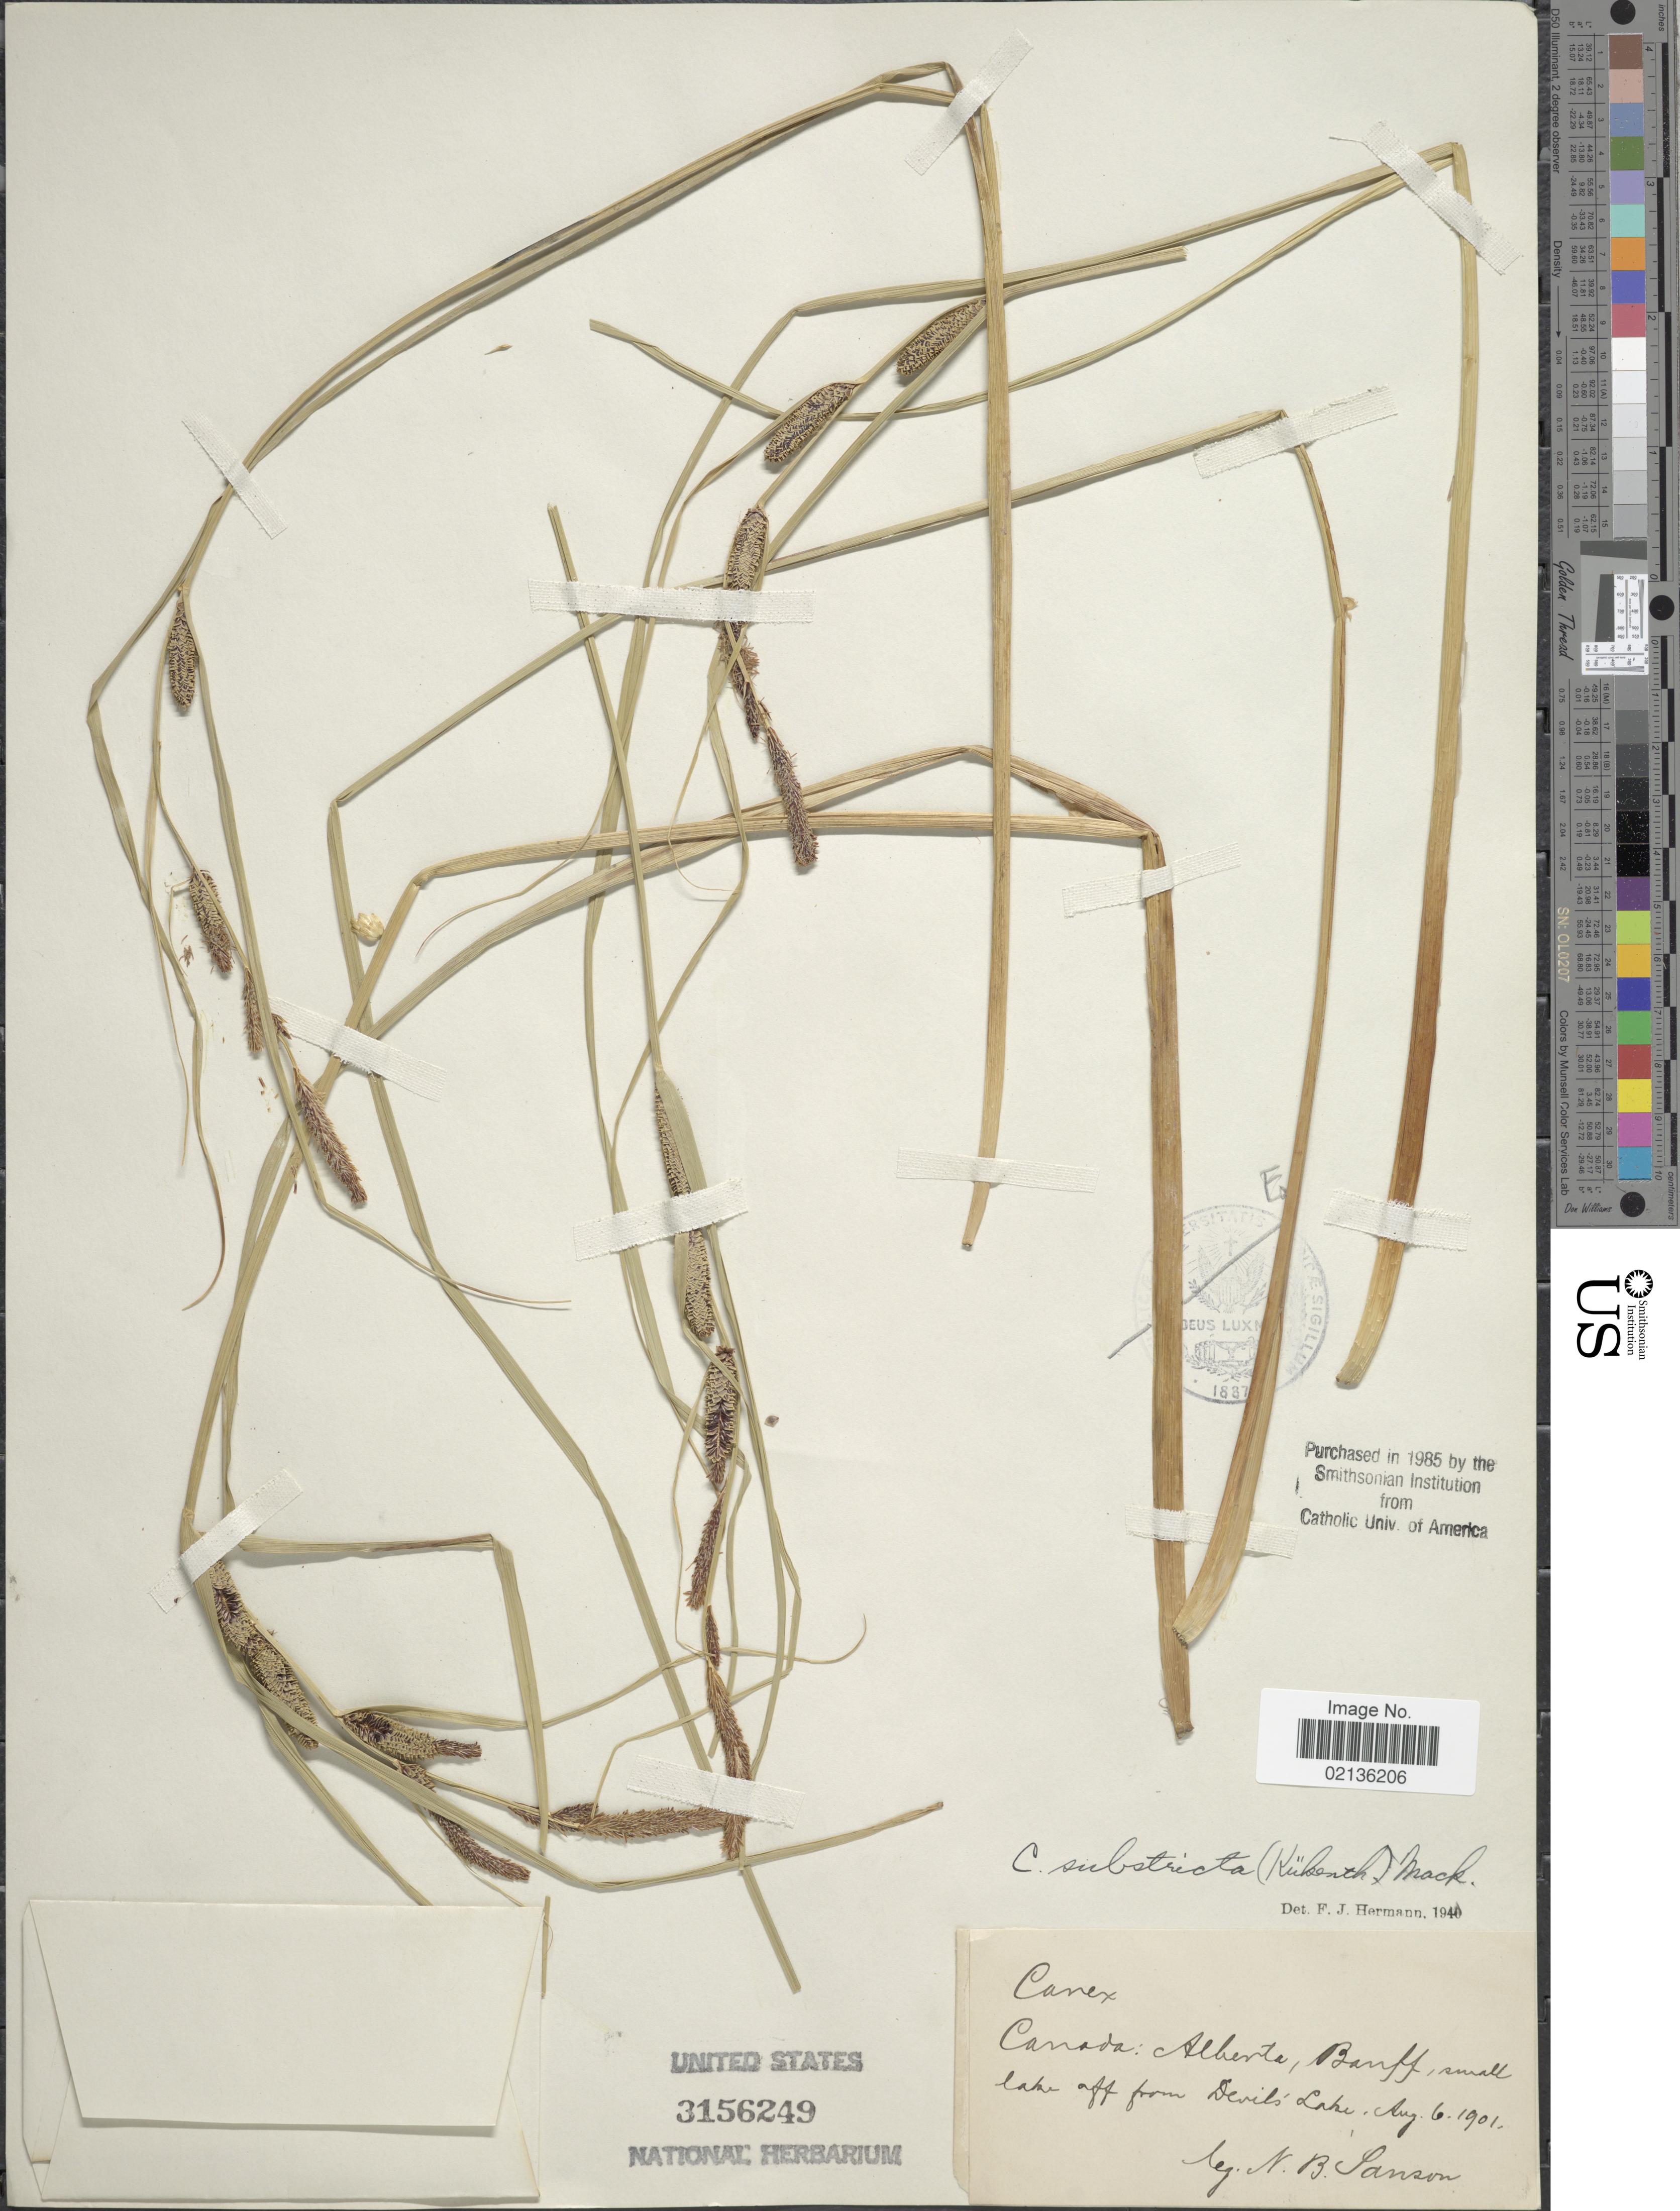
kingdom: Plantae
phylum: Tracheophyta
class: Liliopsida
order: Poales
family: Cyperaceae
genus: Carex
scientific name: Carex aquatilis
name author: Wahlenb.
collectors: N. Sanson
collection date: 1901-08-06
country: Canada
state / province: Alberta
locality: Banff, small lake off from Devil's Lake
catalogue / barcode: US 3156249